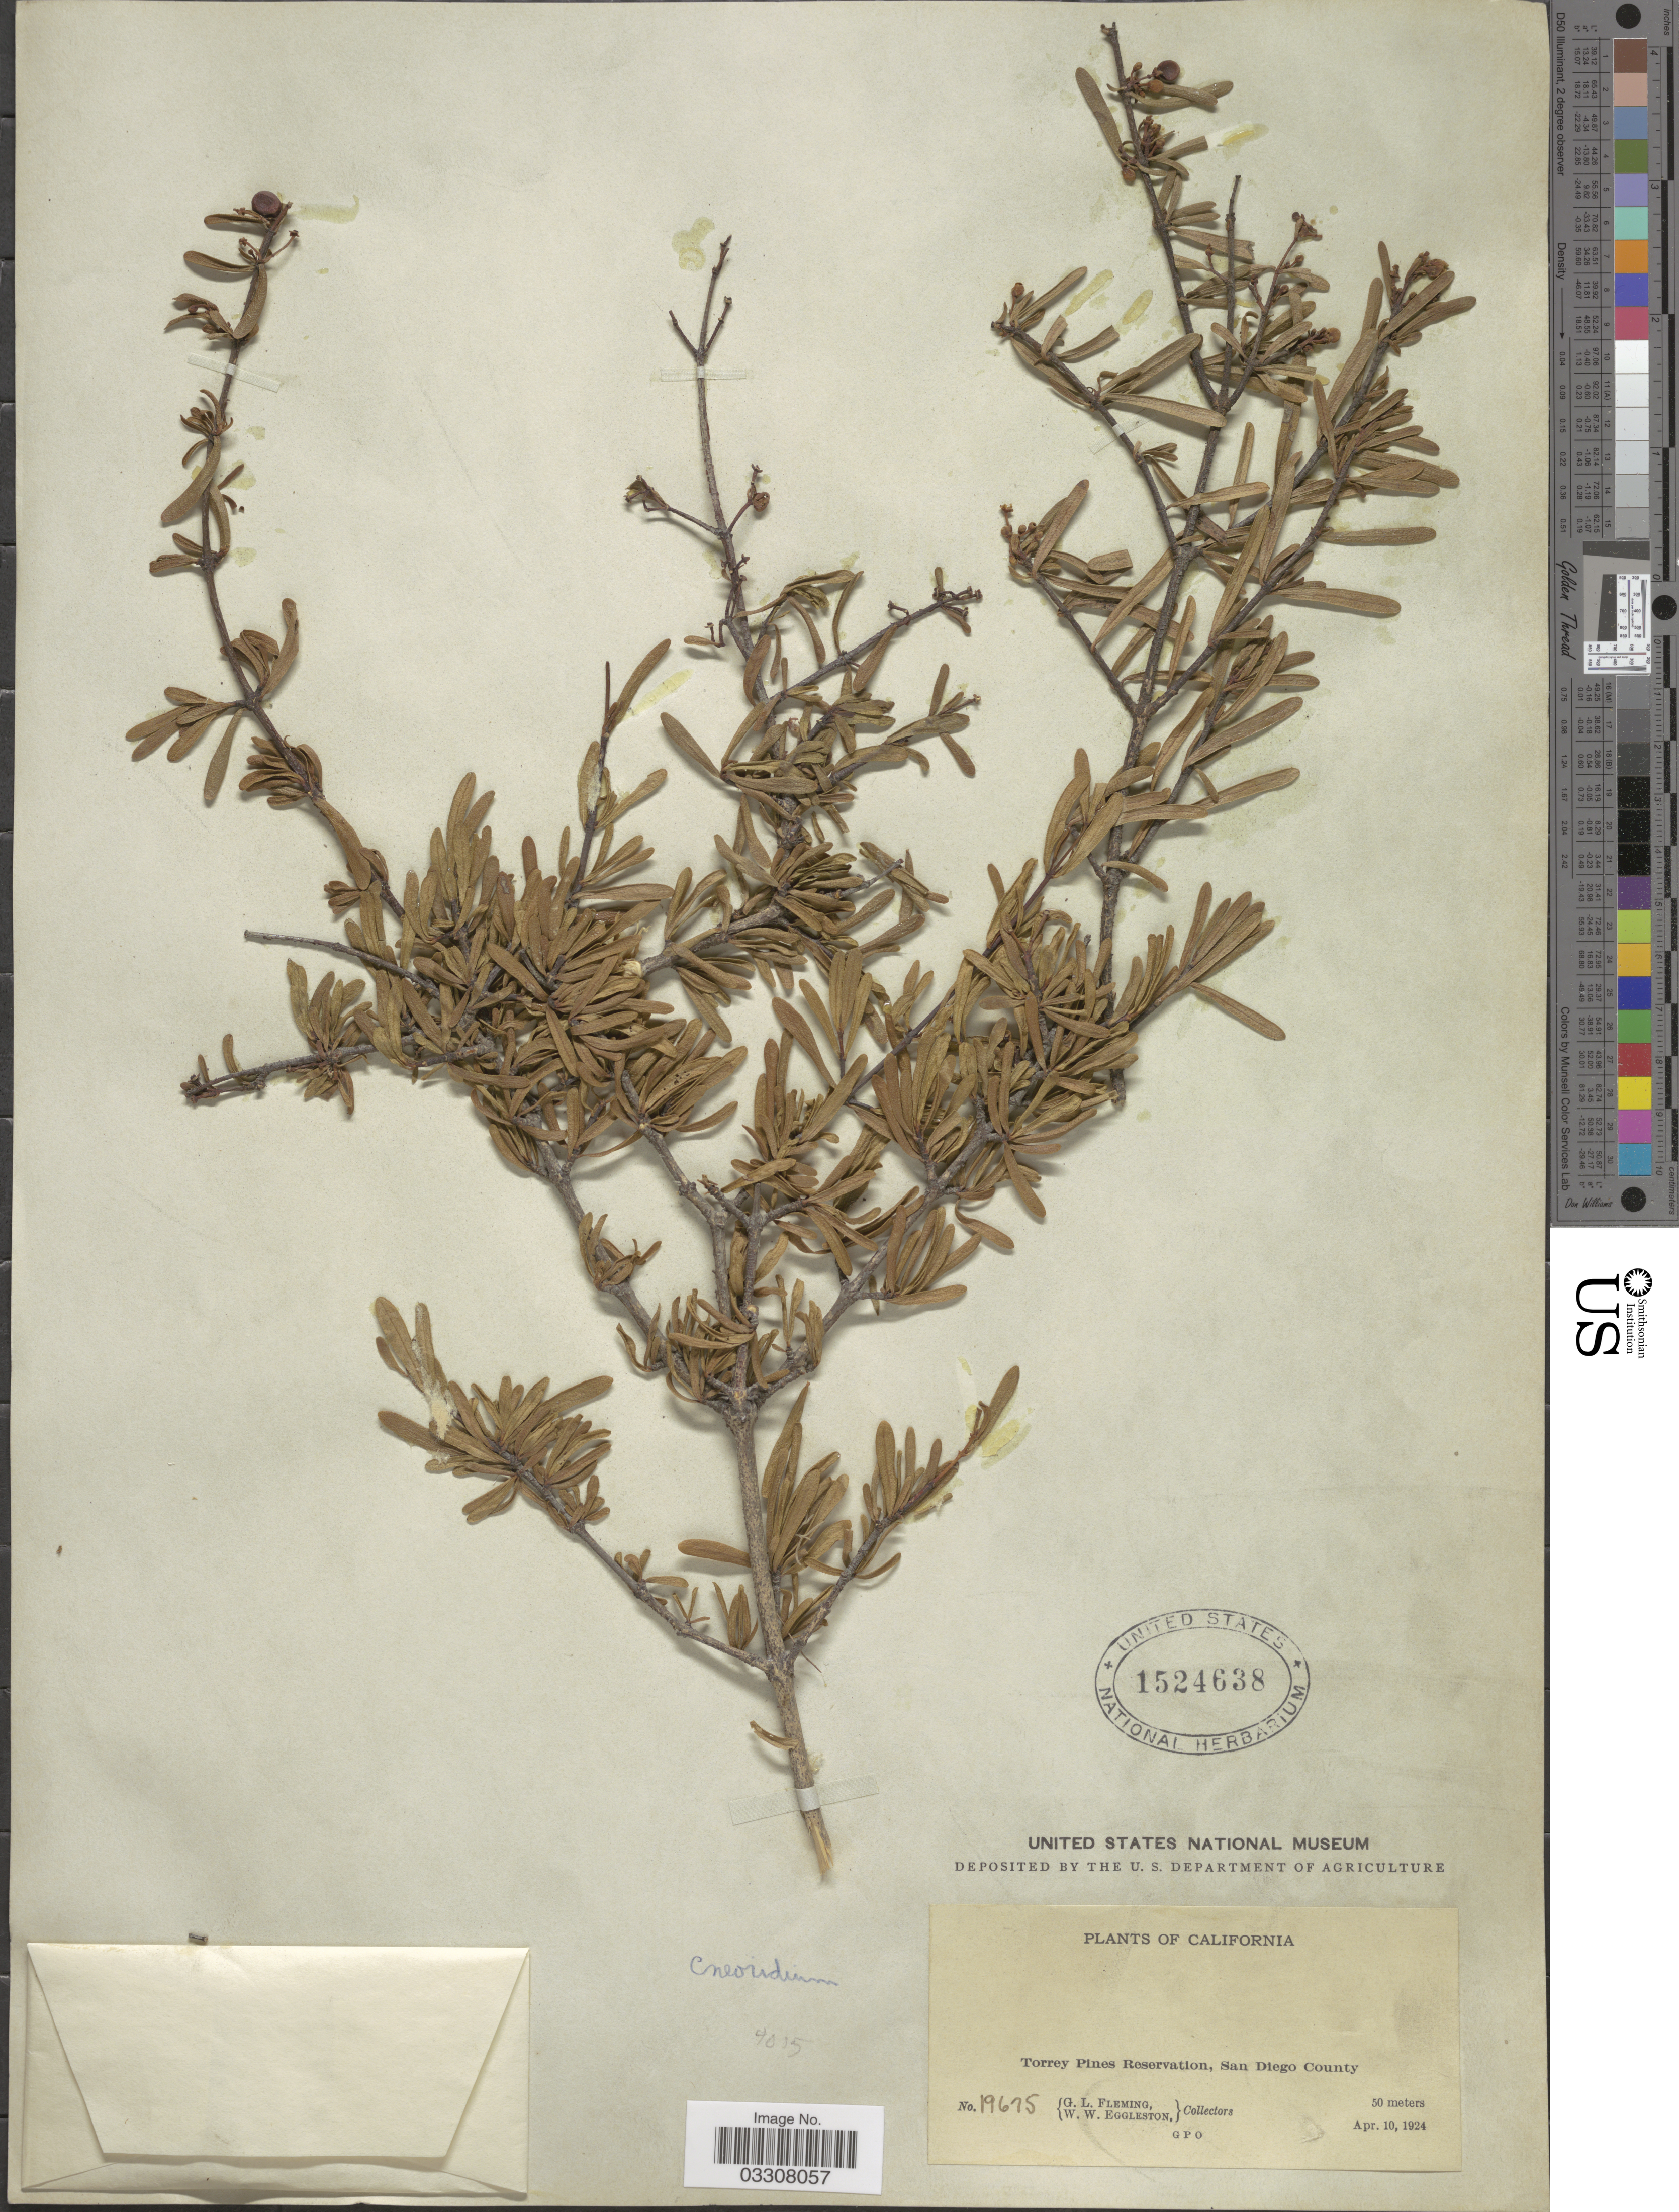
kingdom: Plantae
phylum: Tracheophyta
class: Magnoliopsida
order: Sapindales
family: Rutaceae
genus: Cneoridium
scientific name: Cneoridium dumosum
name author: (Nutt. ex Torr. & A. Gray) Hook. f. ex Baill.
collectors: G. Fleming & W. W. Eggleston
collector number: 19675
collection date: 1924-04-10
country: United States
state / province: California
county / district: San Diego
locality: Torrey Pines Reservation, San Diego County.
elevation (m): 50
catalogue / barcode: US 1524638